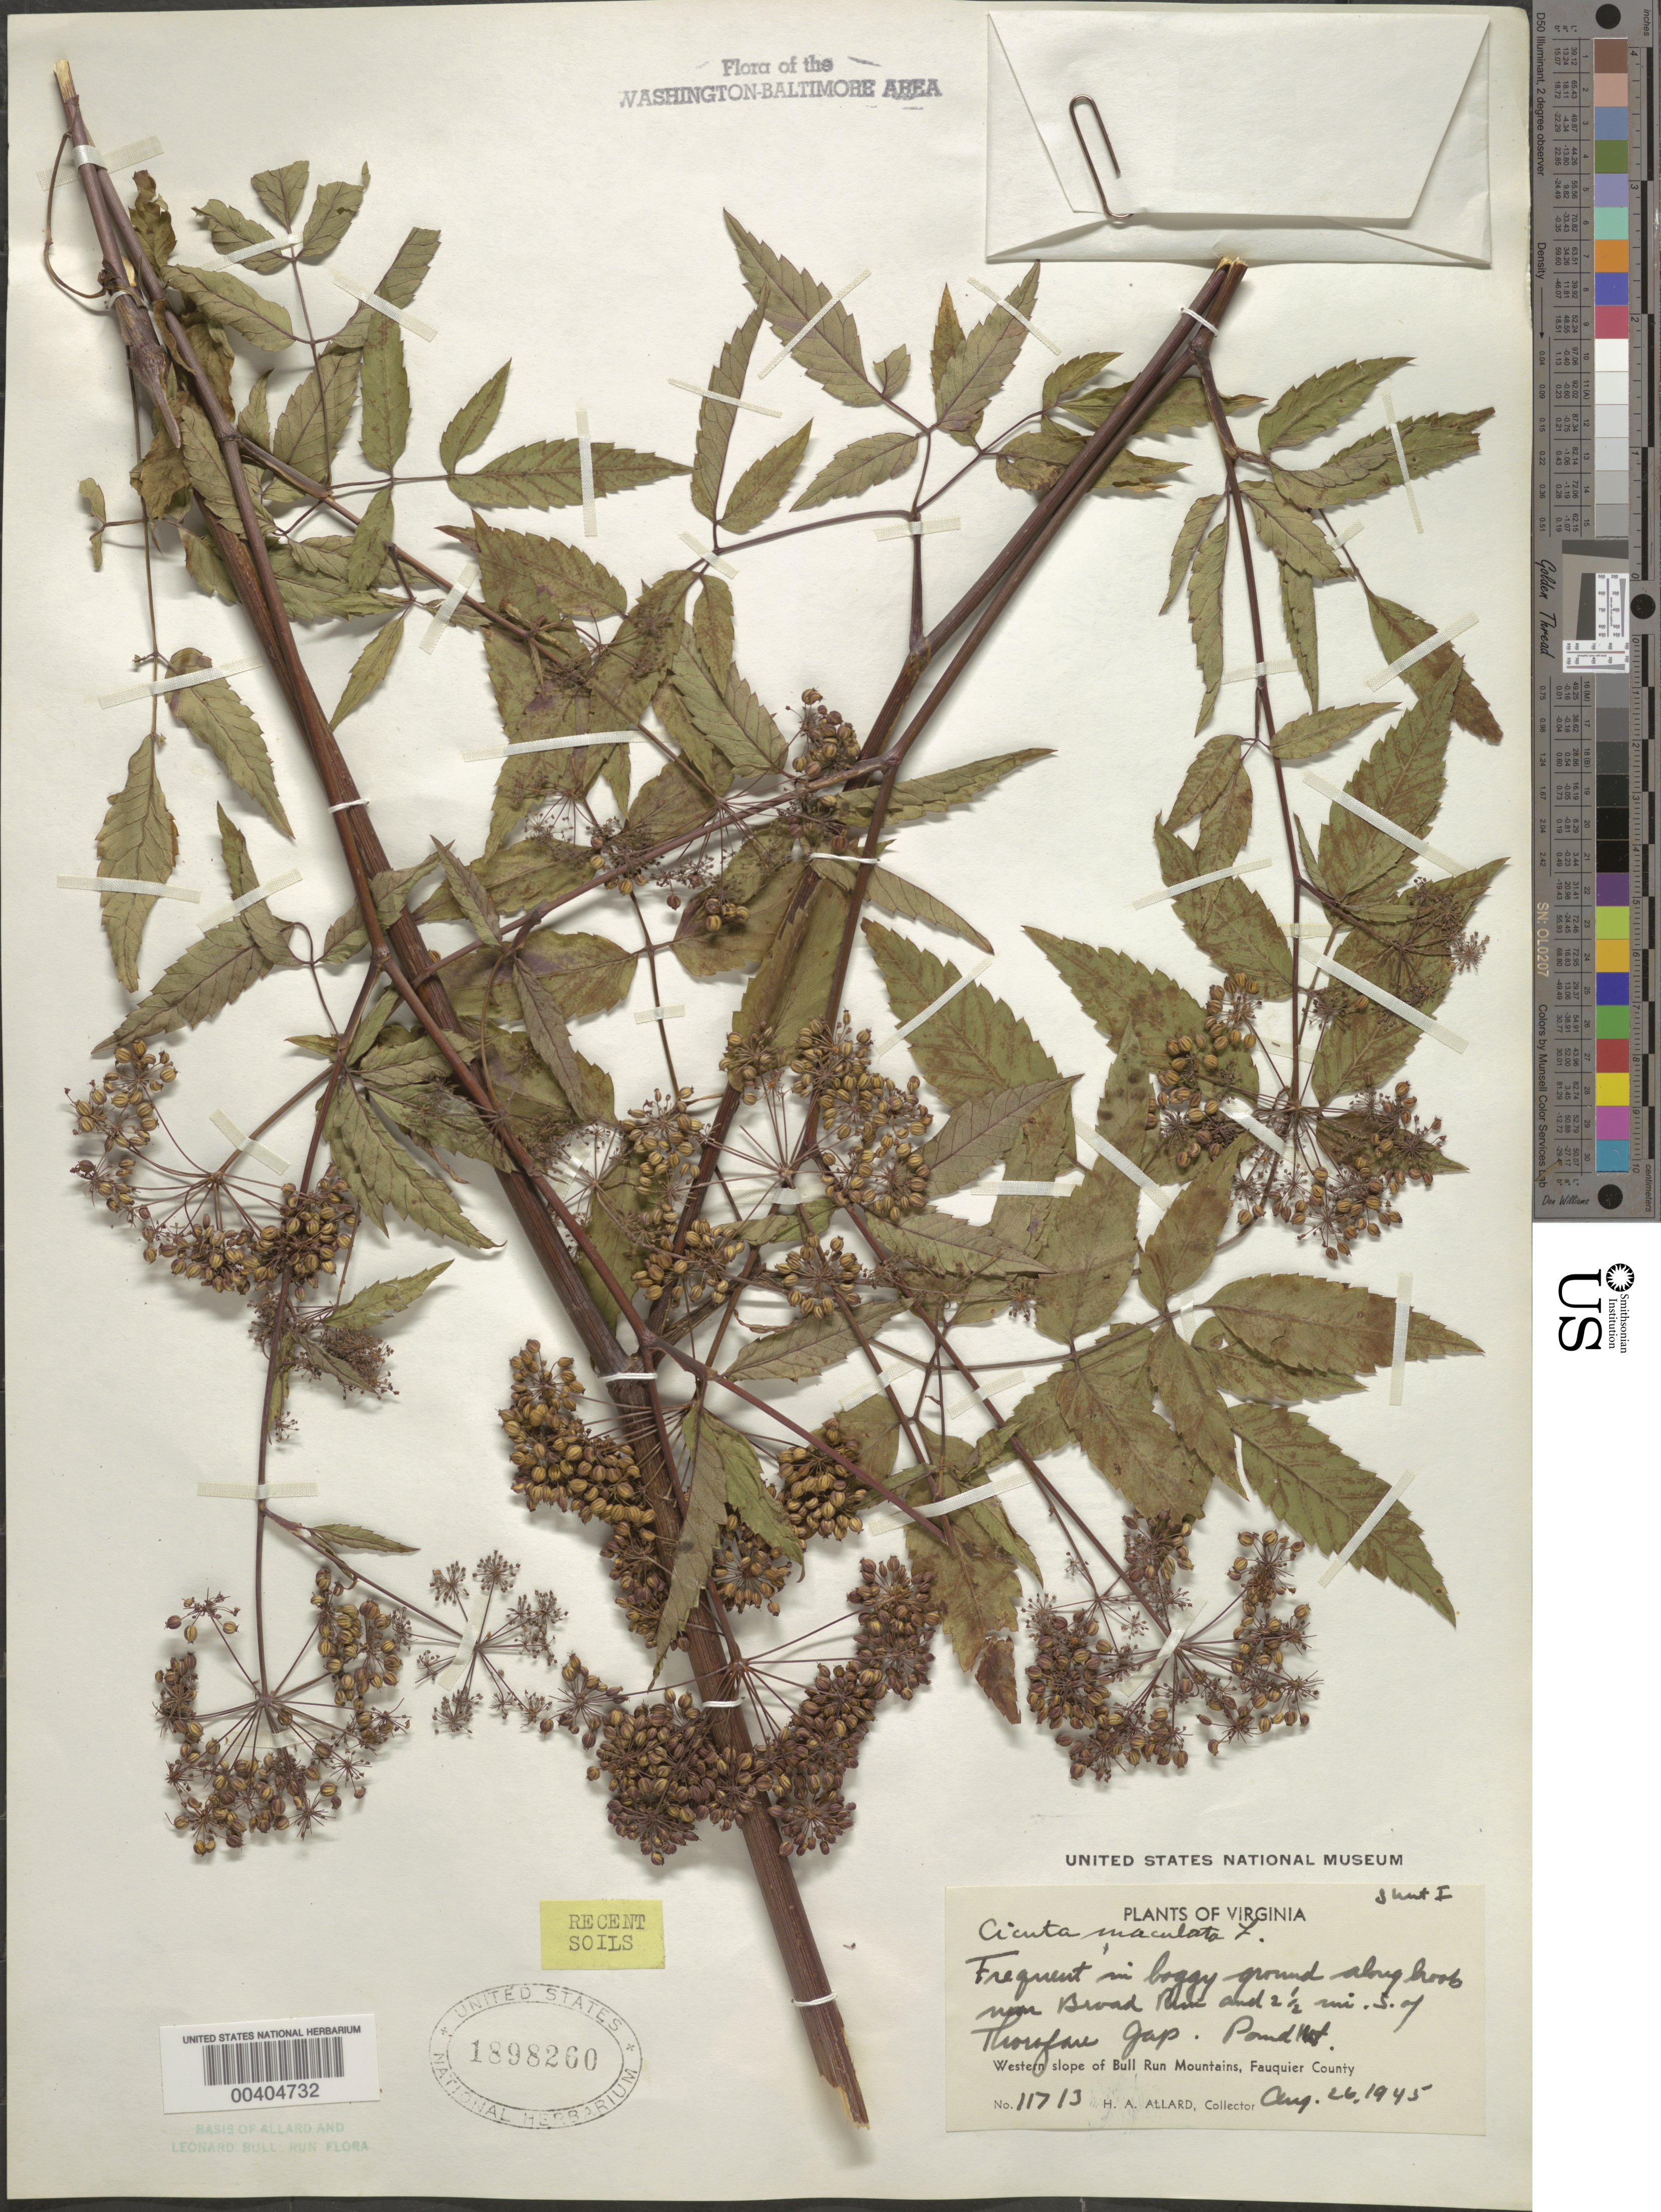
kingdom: Plantae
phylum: Tracheophyta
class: Magnoliopsida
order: Apiales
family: Apiaceae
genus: Cicuta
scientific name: Cicuta maculata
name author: L.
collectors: H. A. Allard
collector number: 11713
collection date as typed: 26 Aug 1945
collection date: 1945-08-26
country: United States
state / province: Virginia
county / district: Fauquier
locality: S of Thorofare Gap near Broad Run, Pond Mountain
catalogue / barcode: US 1898260